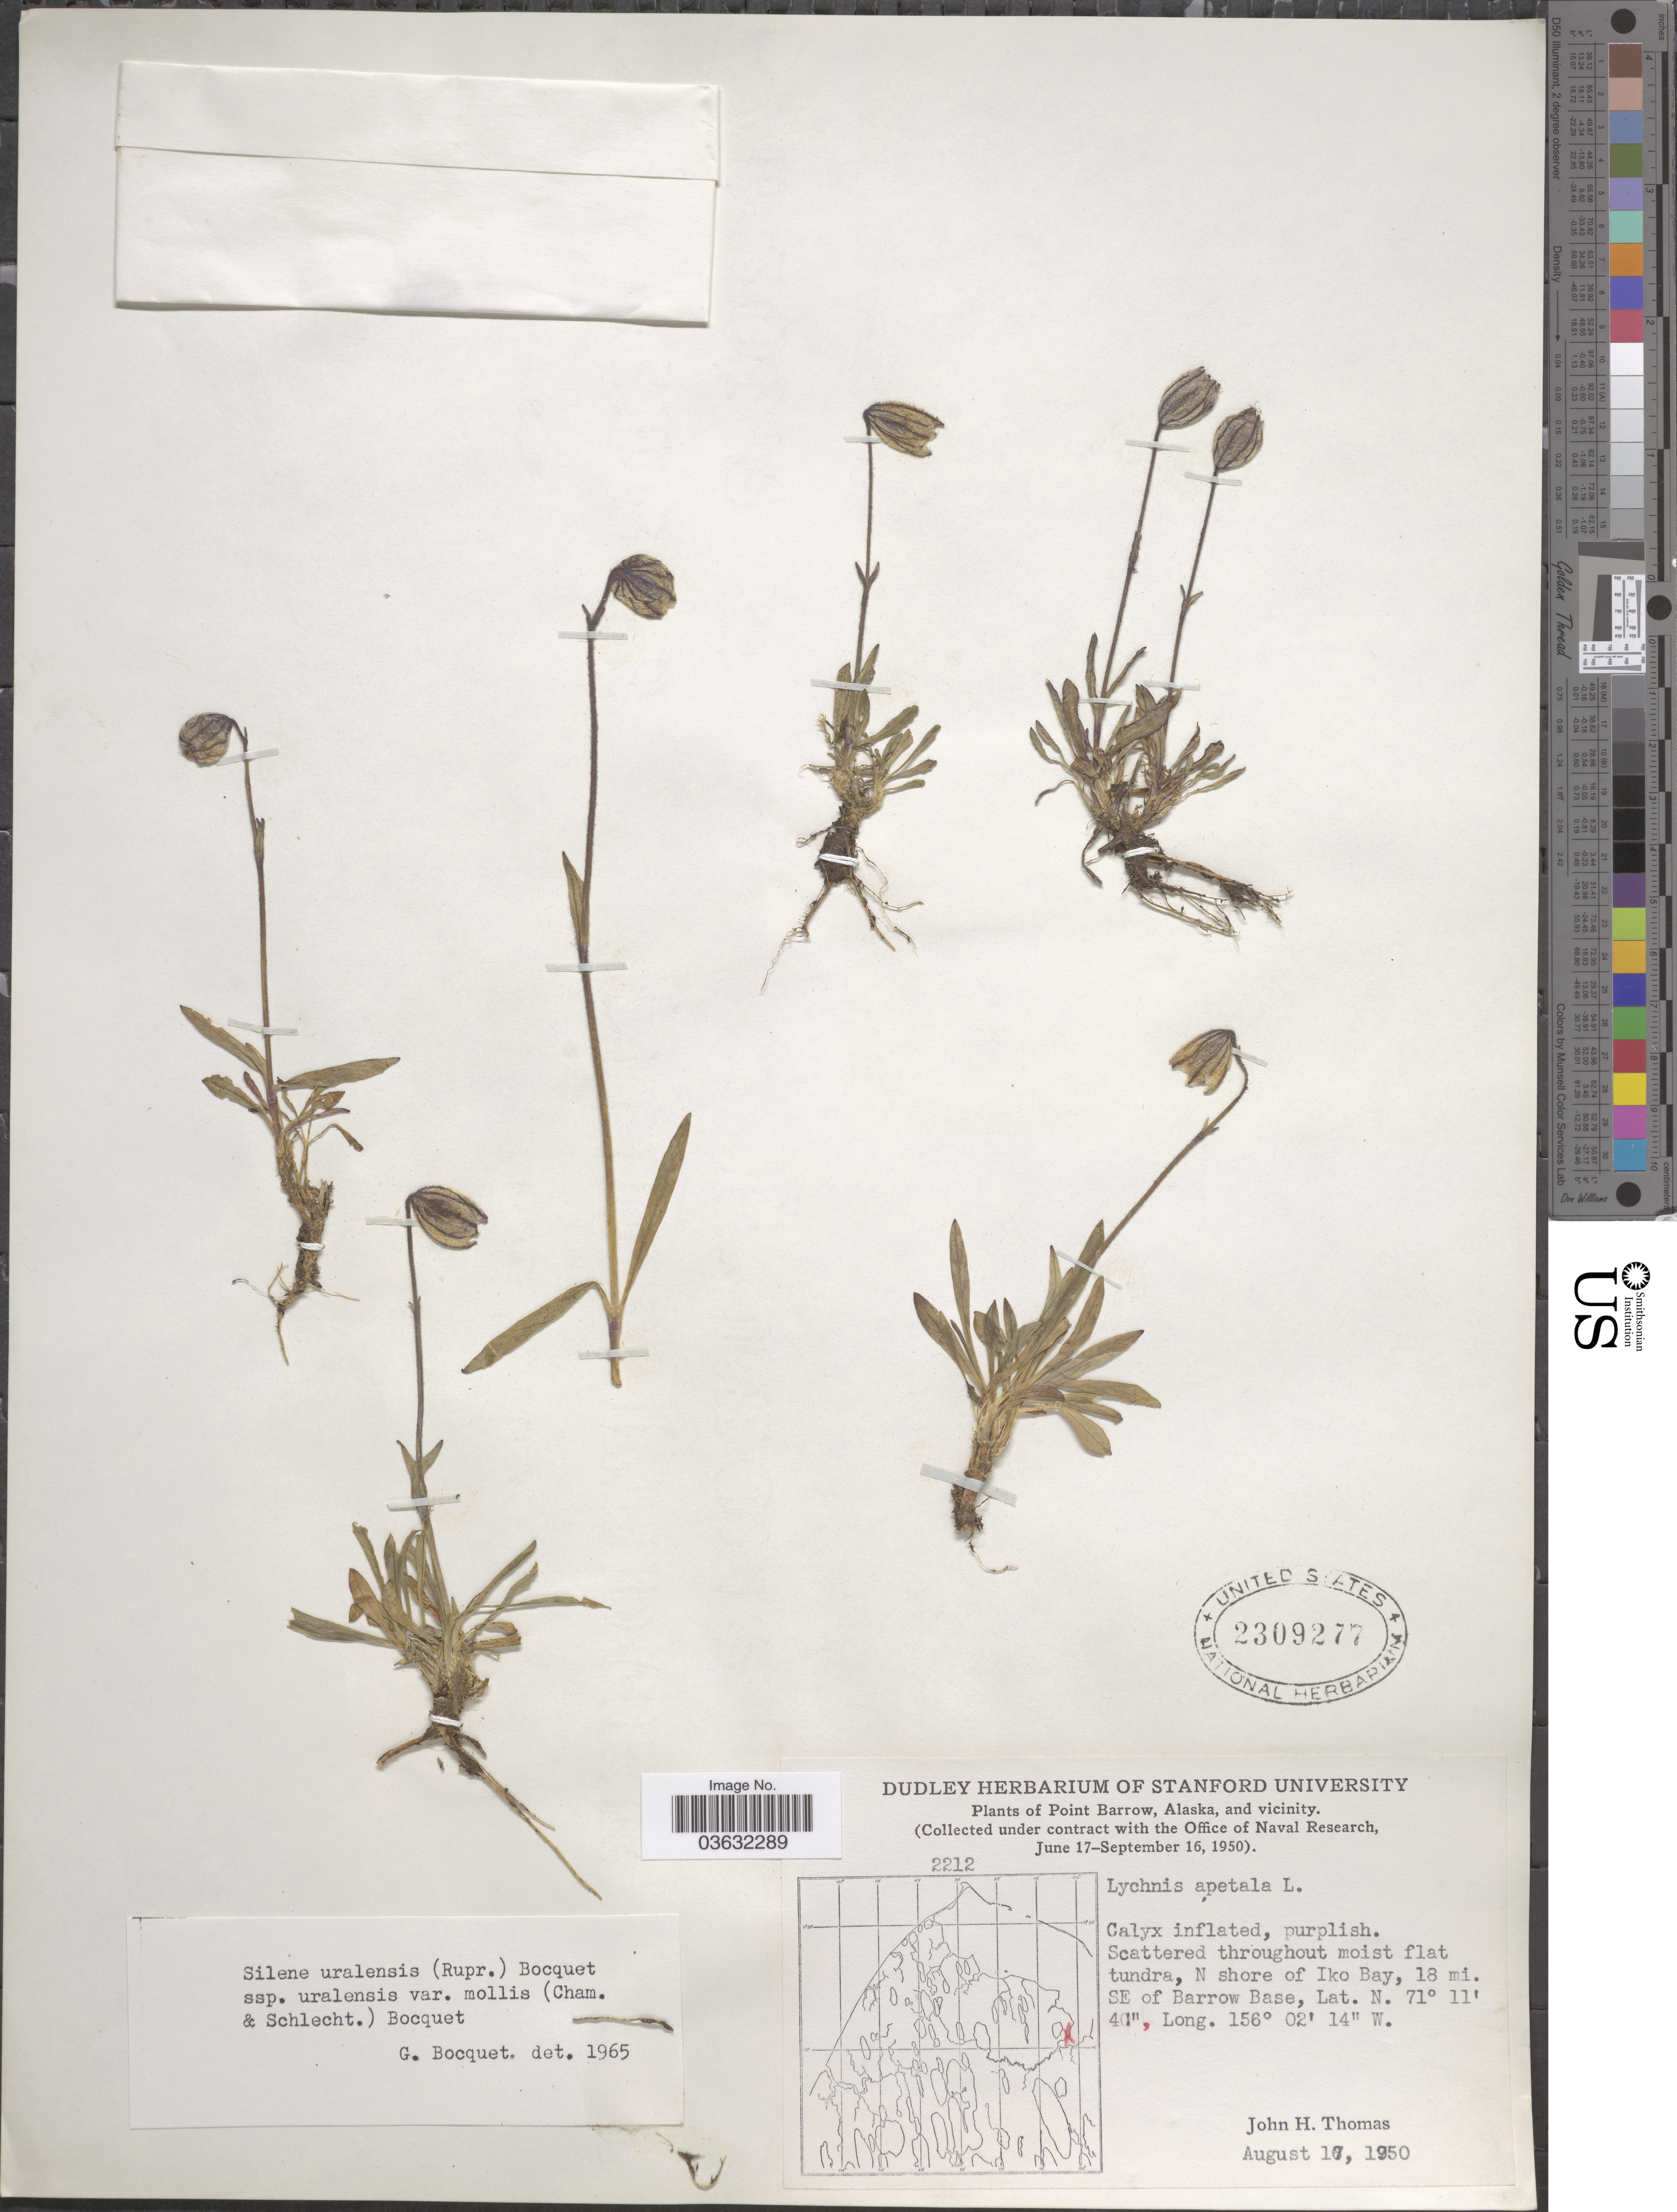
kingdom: Plantae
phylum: Tracheophyta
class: Magnoliopsida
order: Caryophyllales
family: Caryophyllaceae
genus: Silene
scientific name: Silene uralensis var. mollis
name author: (Cham. & Schltdl.) Bocquet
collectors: J. H. Thomas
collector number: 2212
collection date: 1950-08-17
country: United States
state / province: Alaska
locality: Point Barrow, and vicinity. N shore of Iko Bay, 18 mi. SE of Barrow Base.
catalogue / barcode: US 2309277